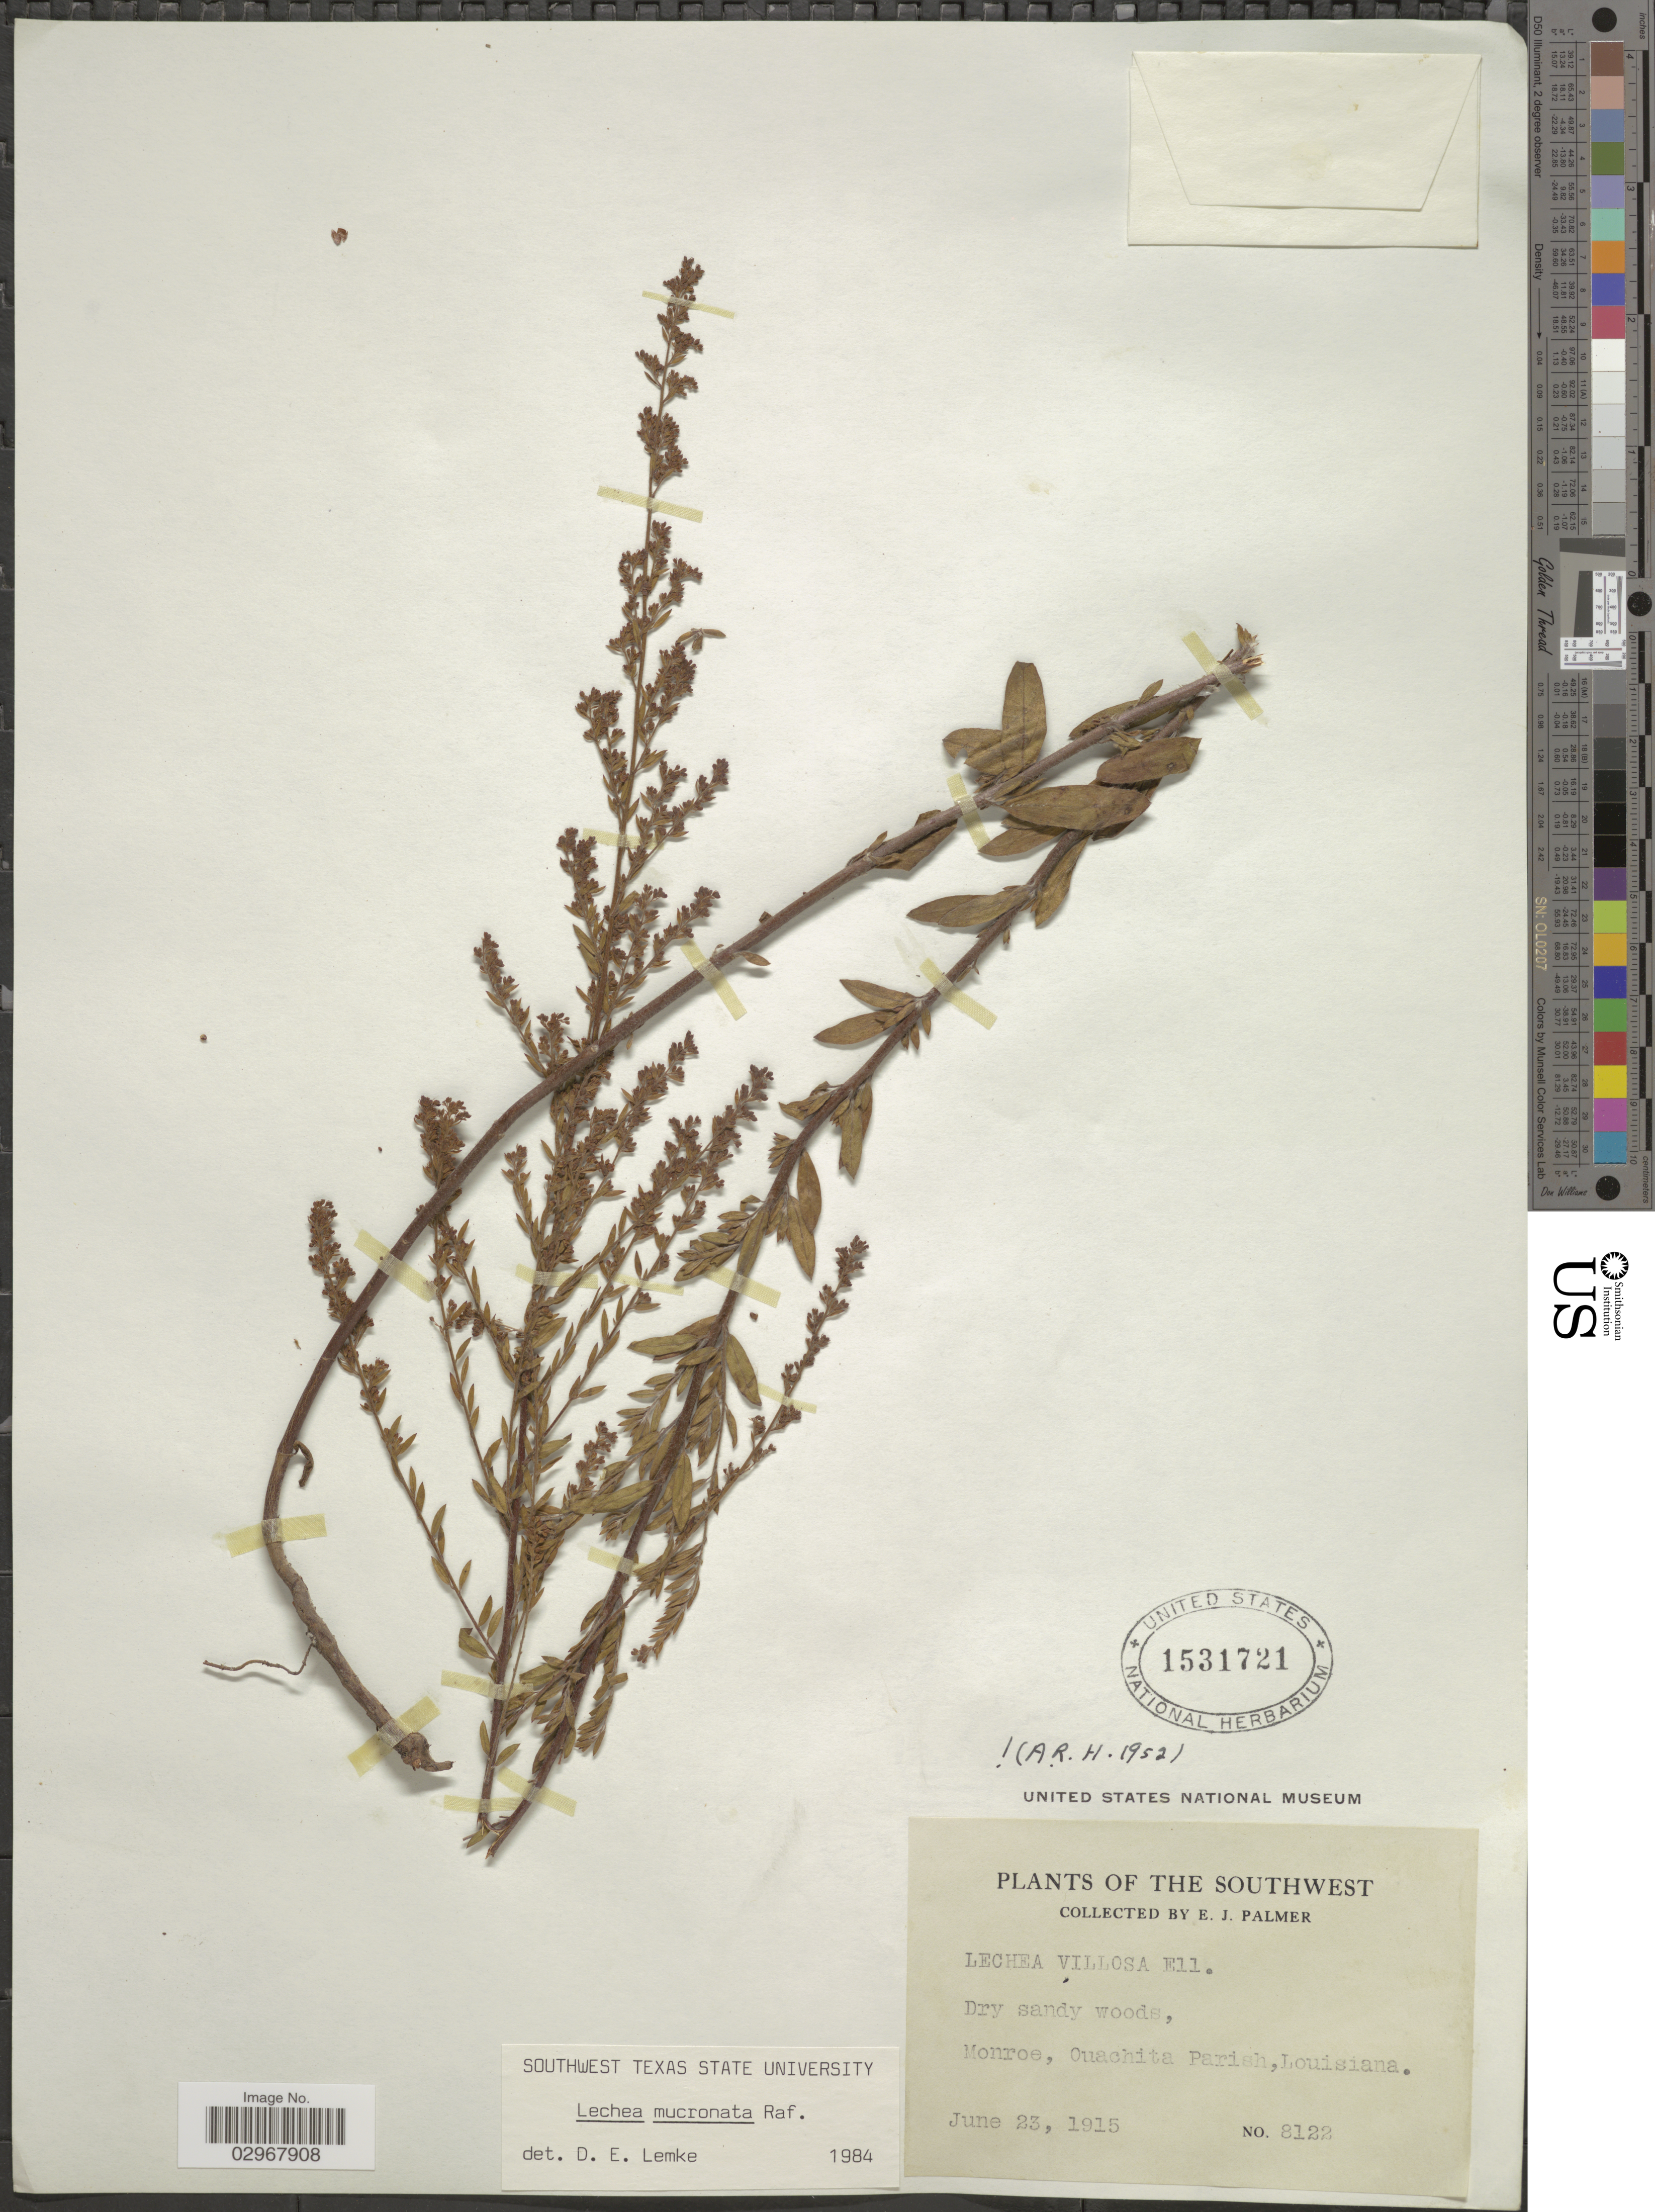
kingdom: Plantae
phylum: Tracheophyta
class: Magnoliopsida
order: Malvales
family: Cistaceae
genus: Lechea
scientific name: Lechea mucronata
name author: Raf.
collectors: E. J. Palmer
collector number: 8122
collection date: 1915-06-23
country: United States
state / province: Louisiana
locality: Southwest. Dry sandy woods, Monroe, Ouachita Parish.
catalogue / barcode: US 1531721